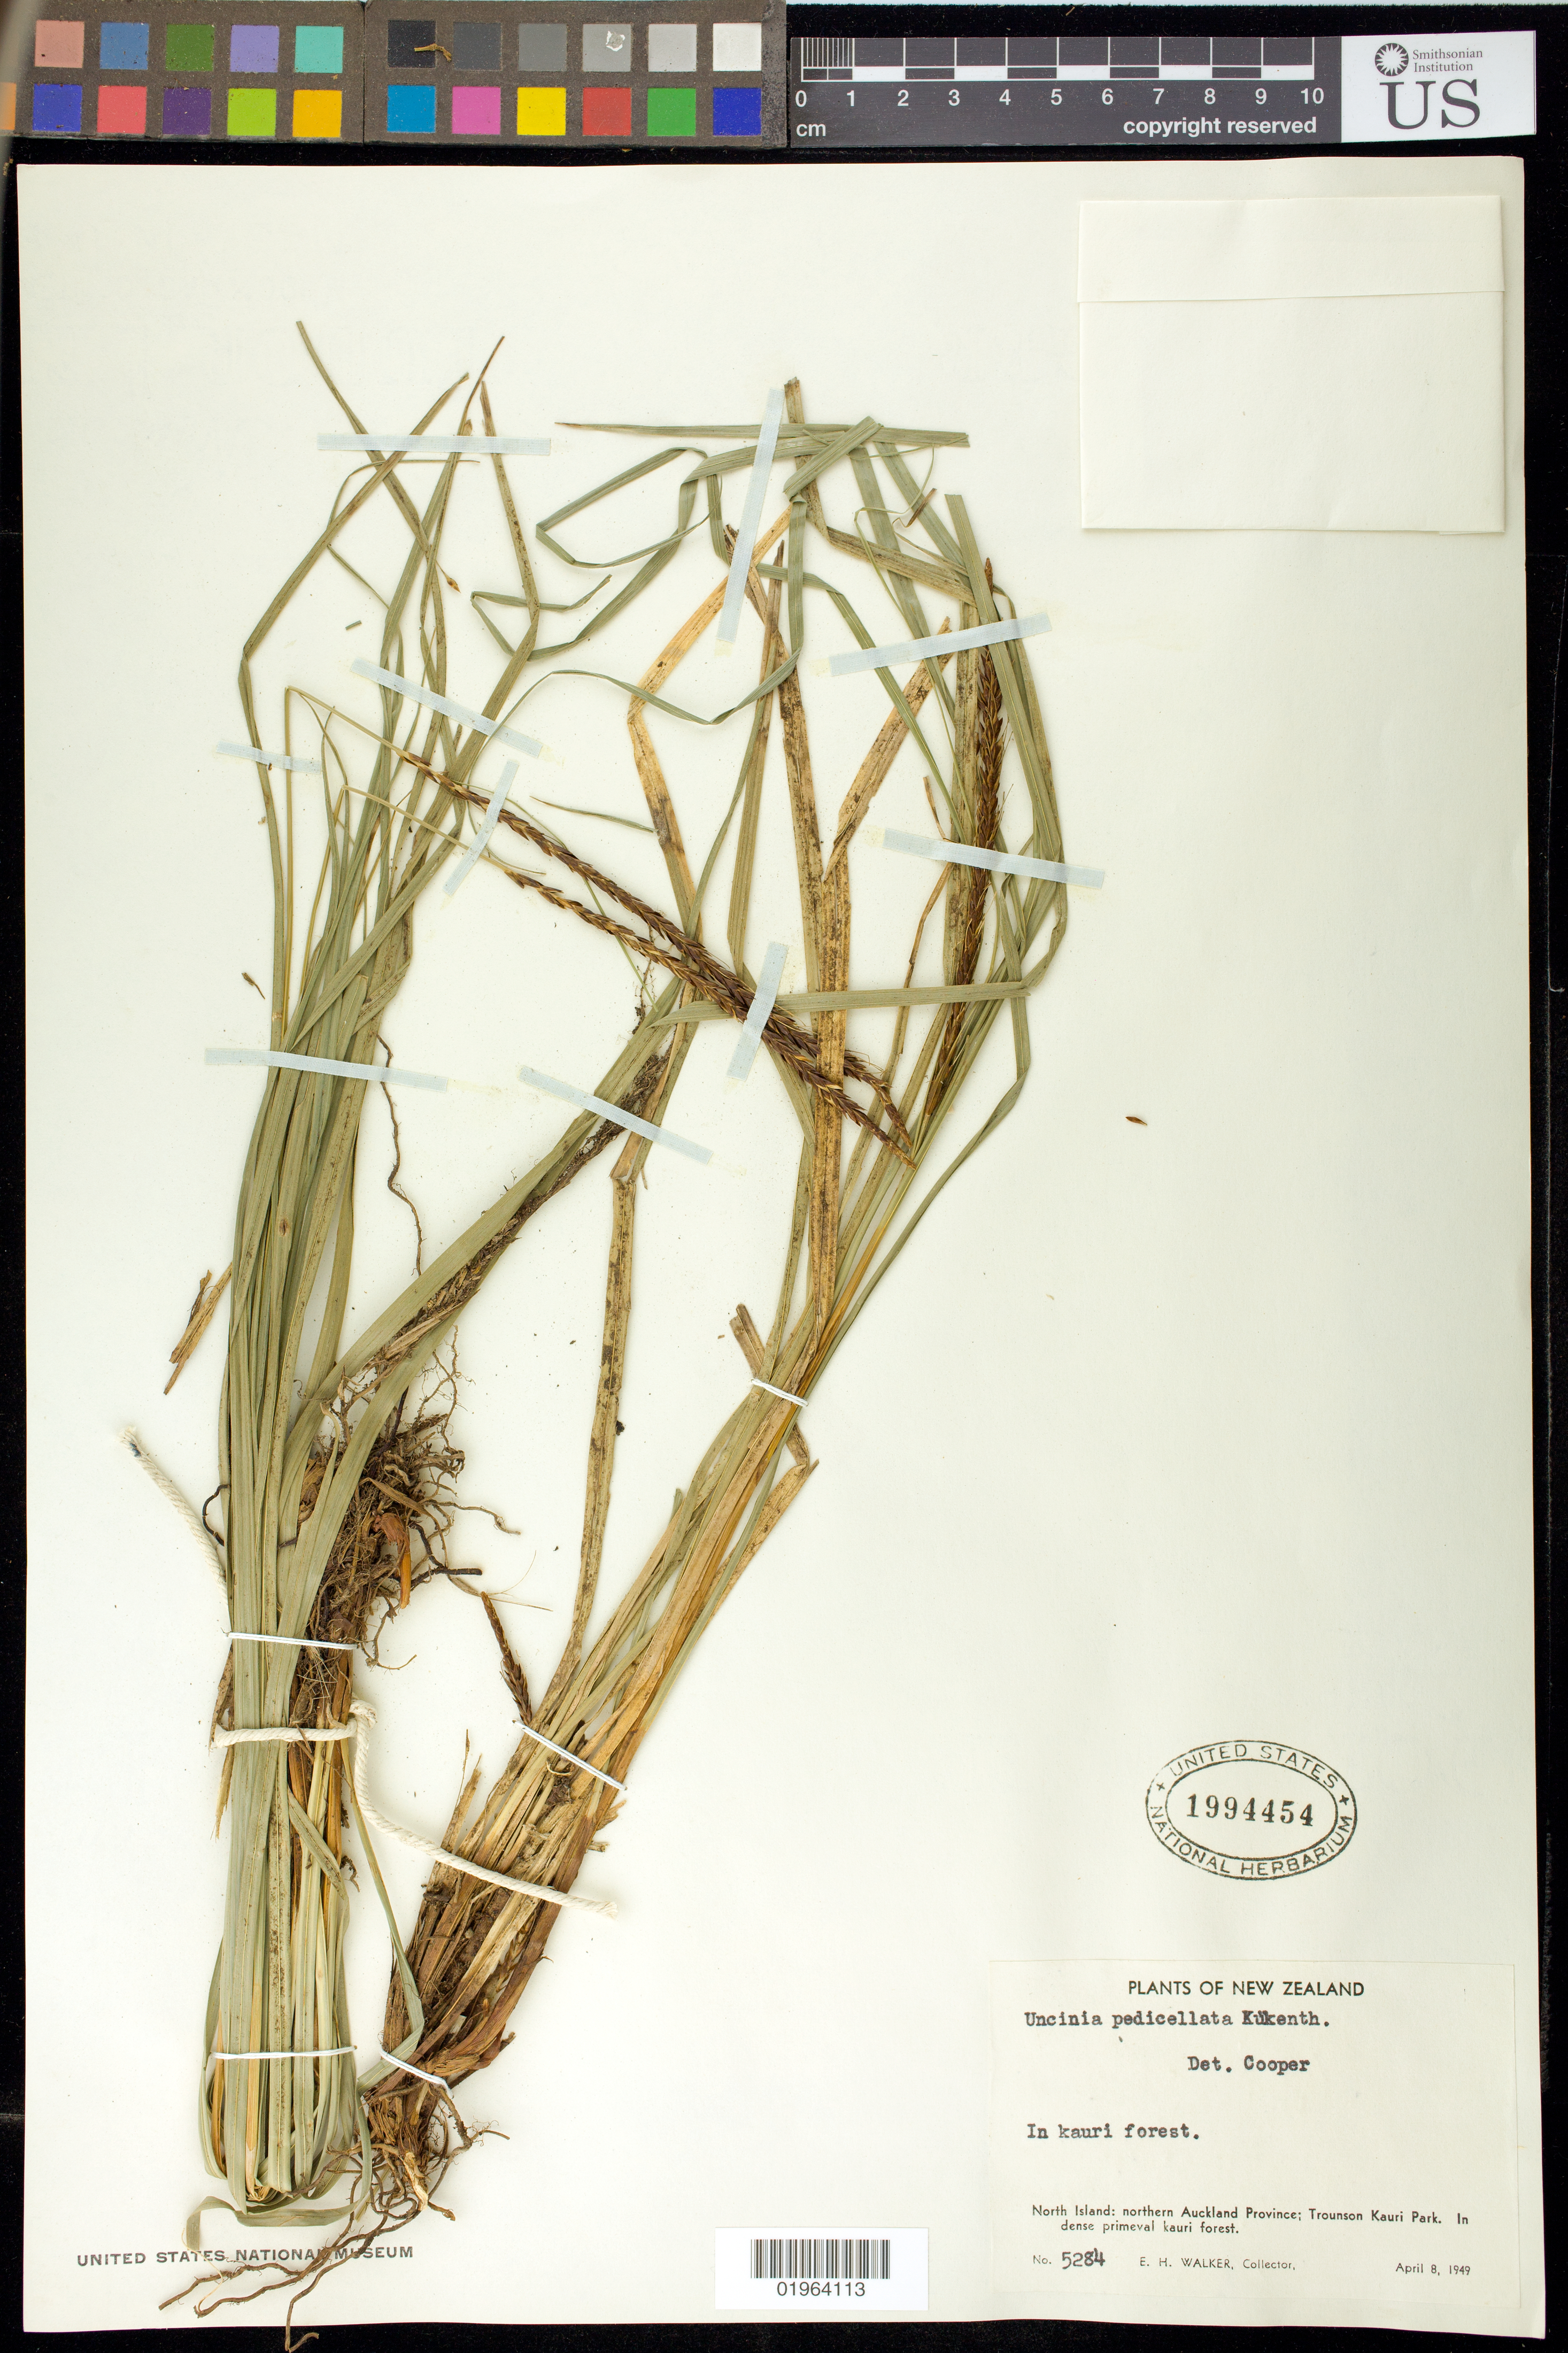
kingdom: Plantae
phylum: Tracheophyta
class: Liliopsida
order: Poales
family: Cyperaceae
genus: Carex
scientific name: Carex uncinata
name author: L. f.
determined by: Strong, Mark T., (BOT), Smithsonian Institution - National Museum of Natural History (UNITED STATES)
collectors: E. H. Walker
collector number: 5284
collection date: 1949-04-08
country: New Zealand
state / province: Auckland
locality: North Island: northern Auckland Province; Trounson Kauri Park. In dense primeval kauri forest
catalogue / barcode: US 1994454